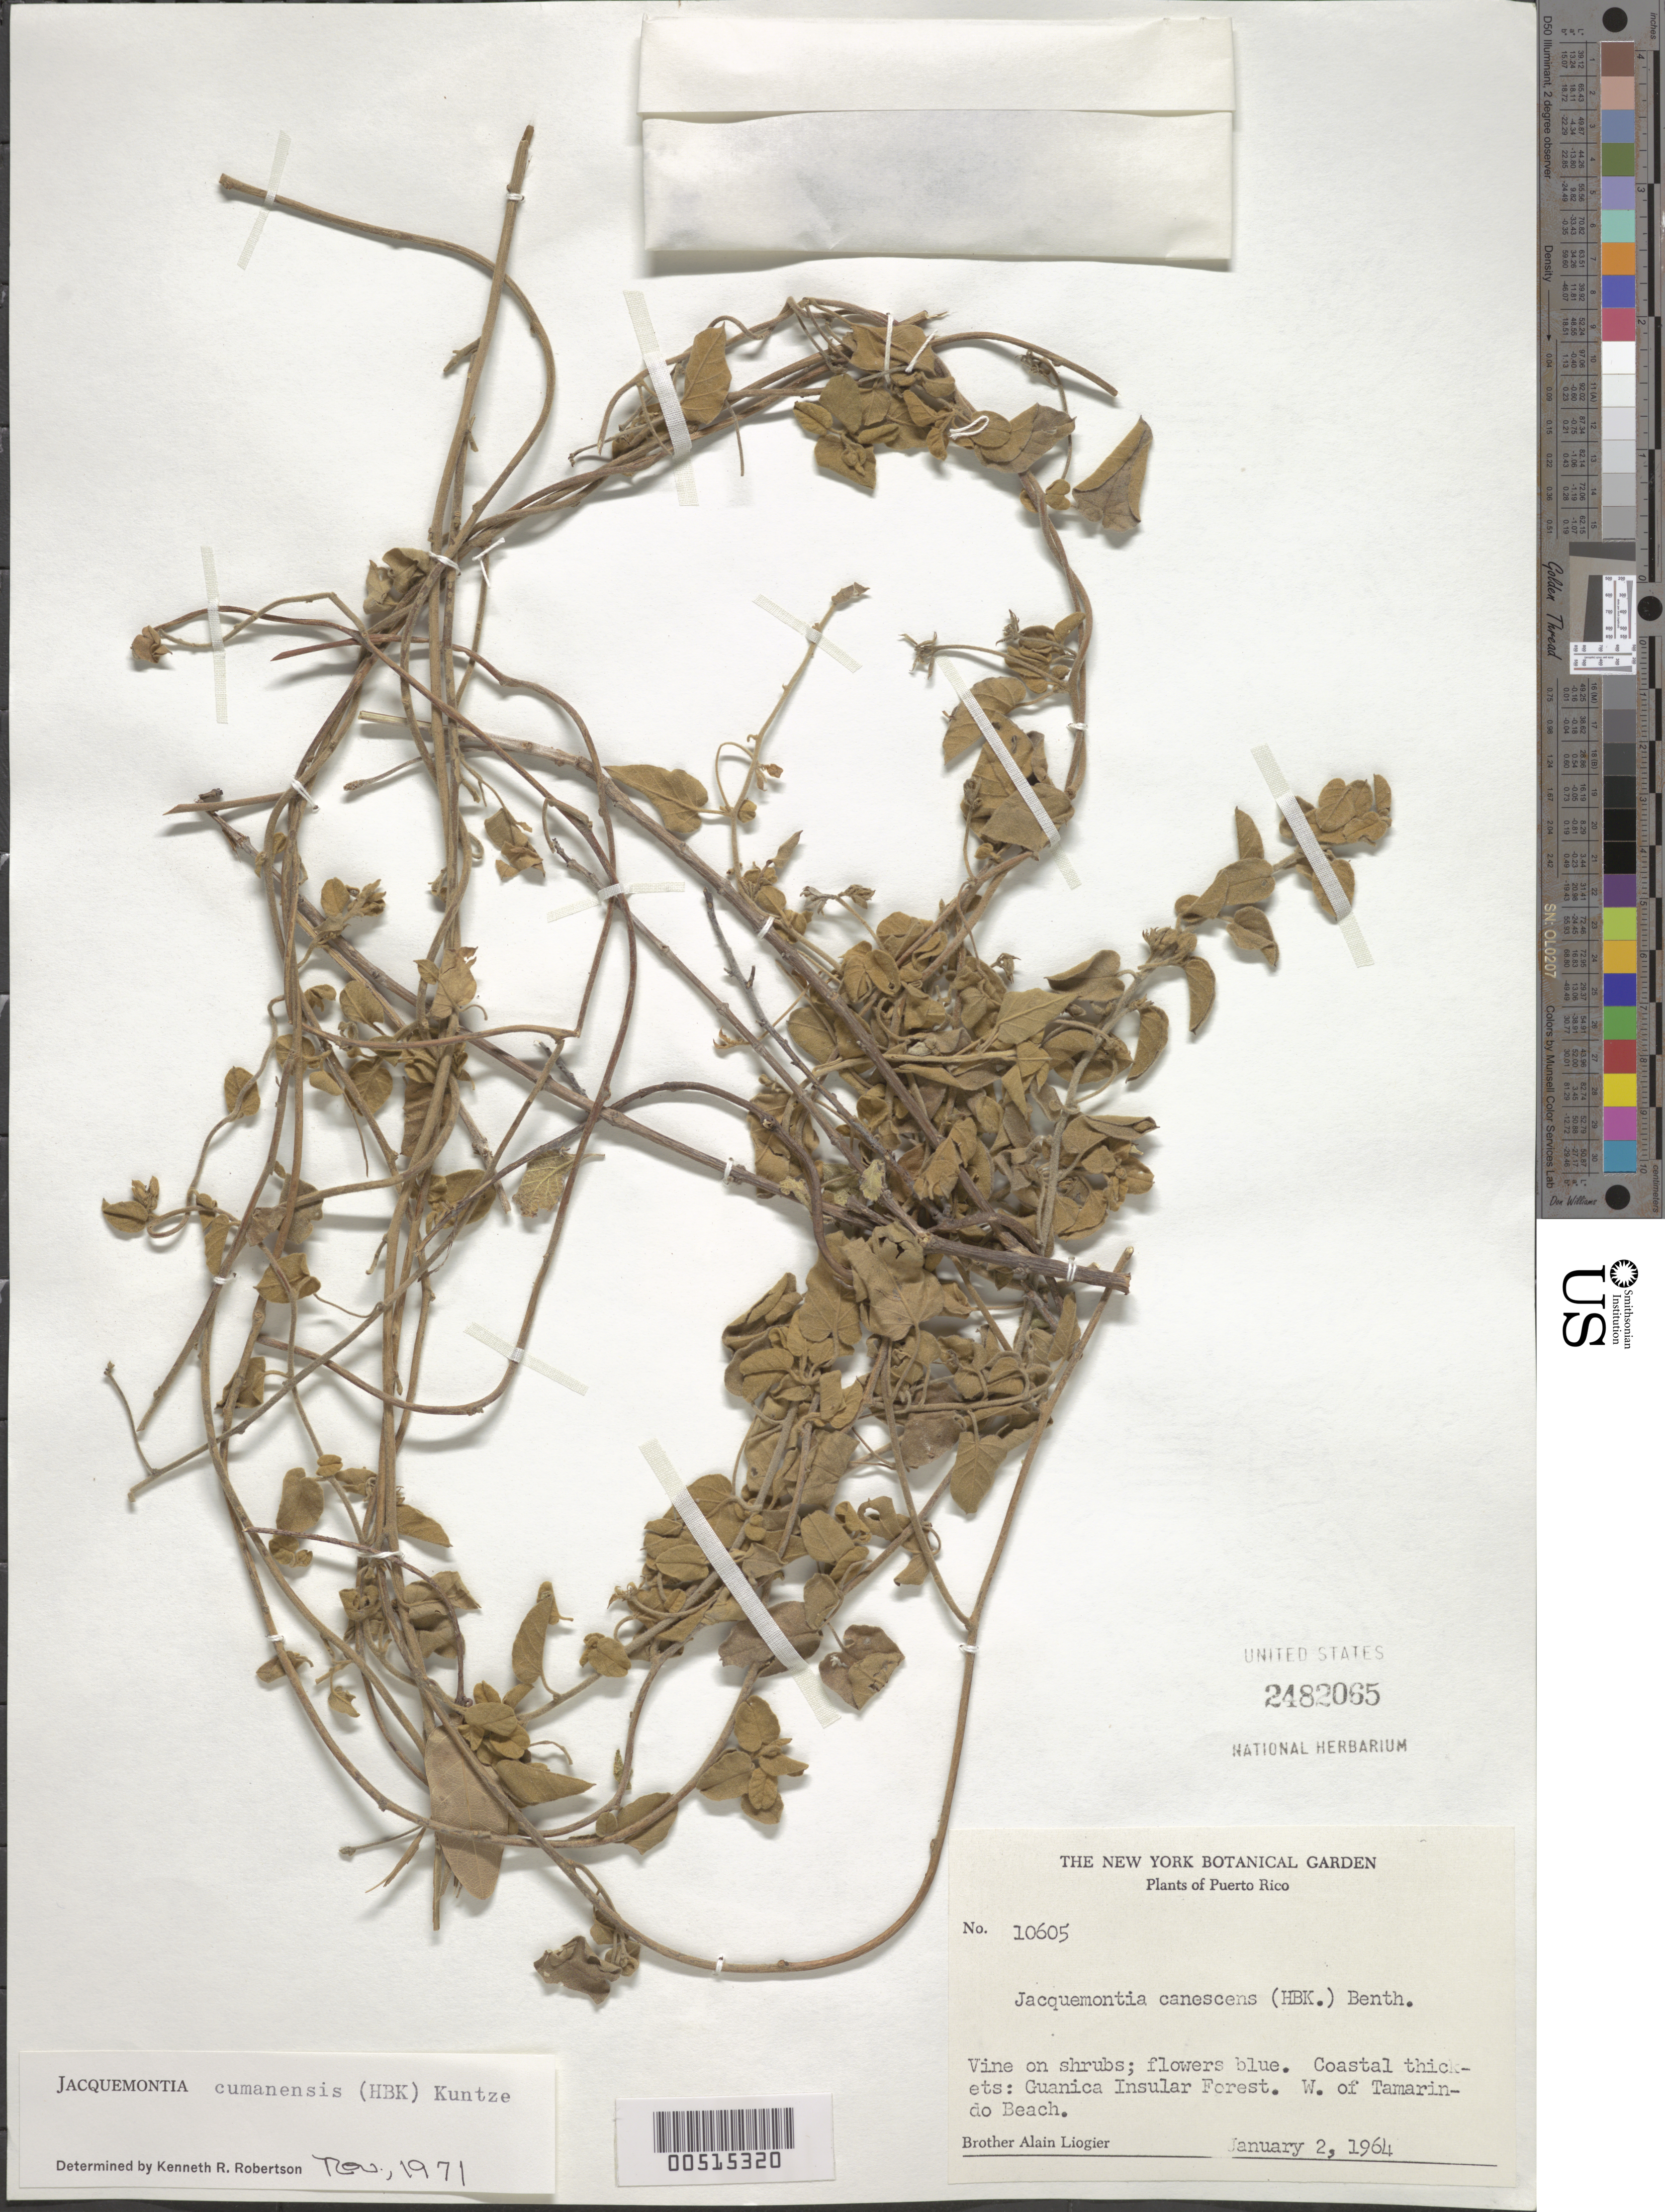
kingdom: Plantae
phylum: Tracheophyta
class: Magnoliopsida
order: Solanales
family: Convolvulaceae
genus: Jacquemontia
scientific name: Jacquemontia cumanensis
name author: (Kuntze) Kuntze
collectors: A. H. Liogier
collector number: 10605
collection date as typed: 02 Jan 1964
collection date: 1964-01-02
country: Puerto Rico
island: Greater Antilles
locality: W. of Tamarindo Beach, Guanica Insular Forest. Coastal thickets.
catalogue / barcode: US 2482065